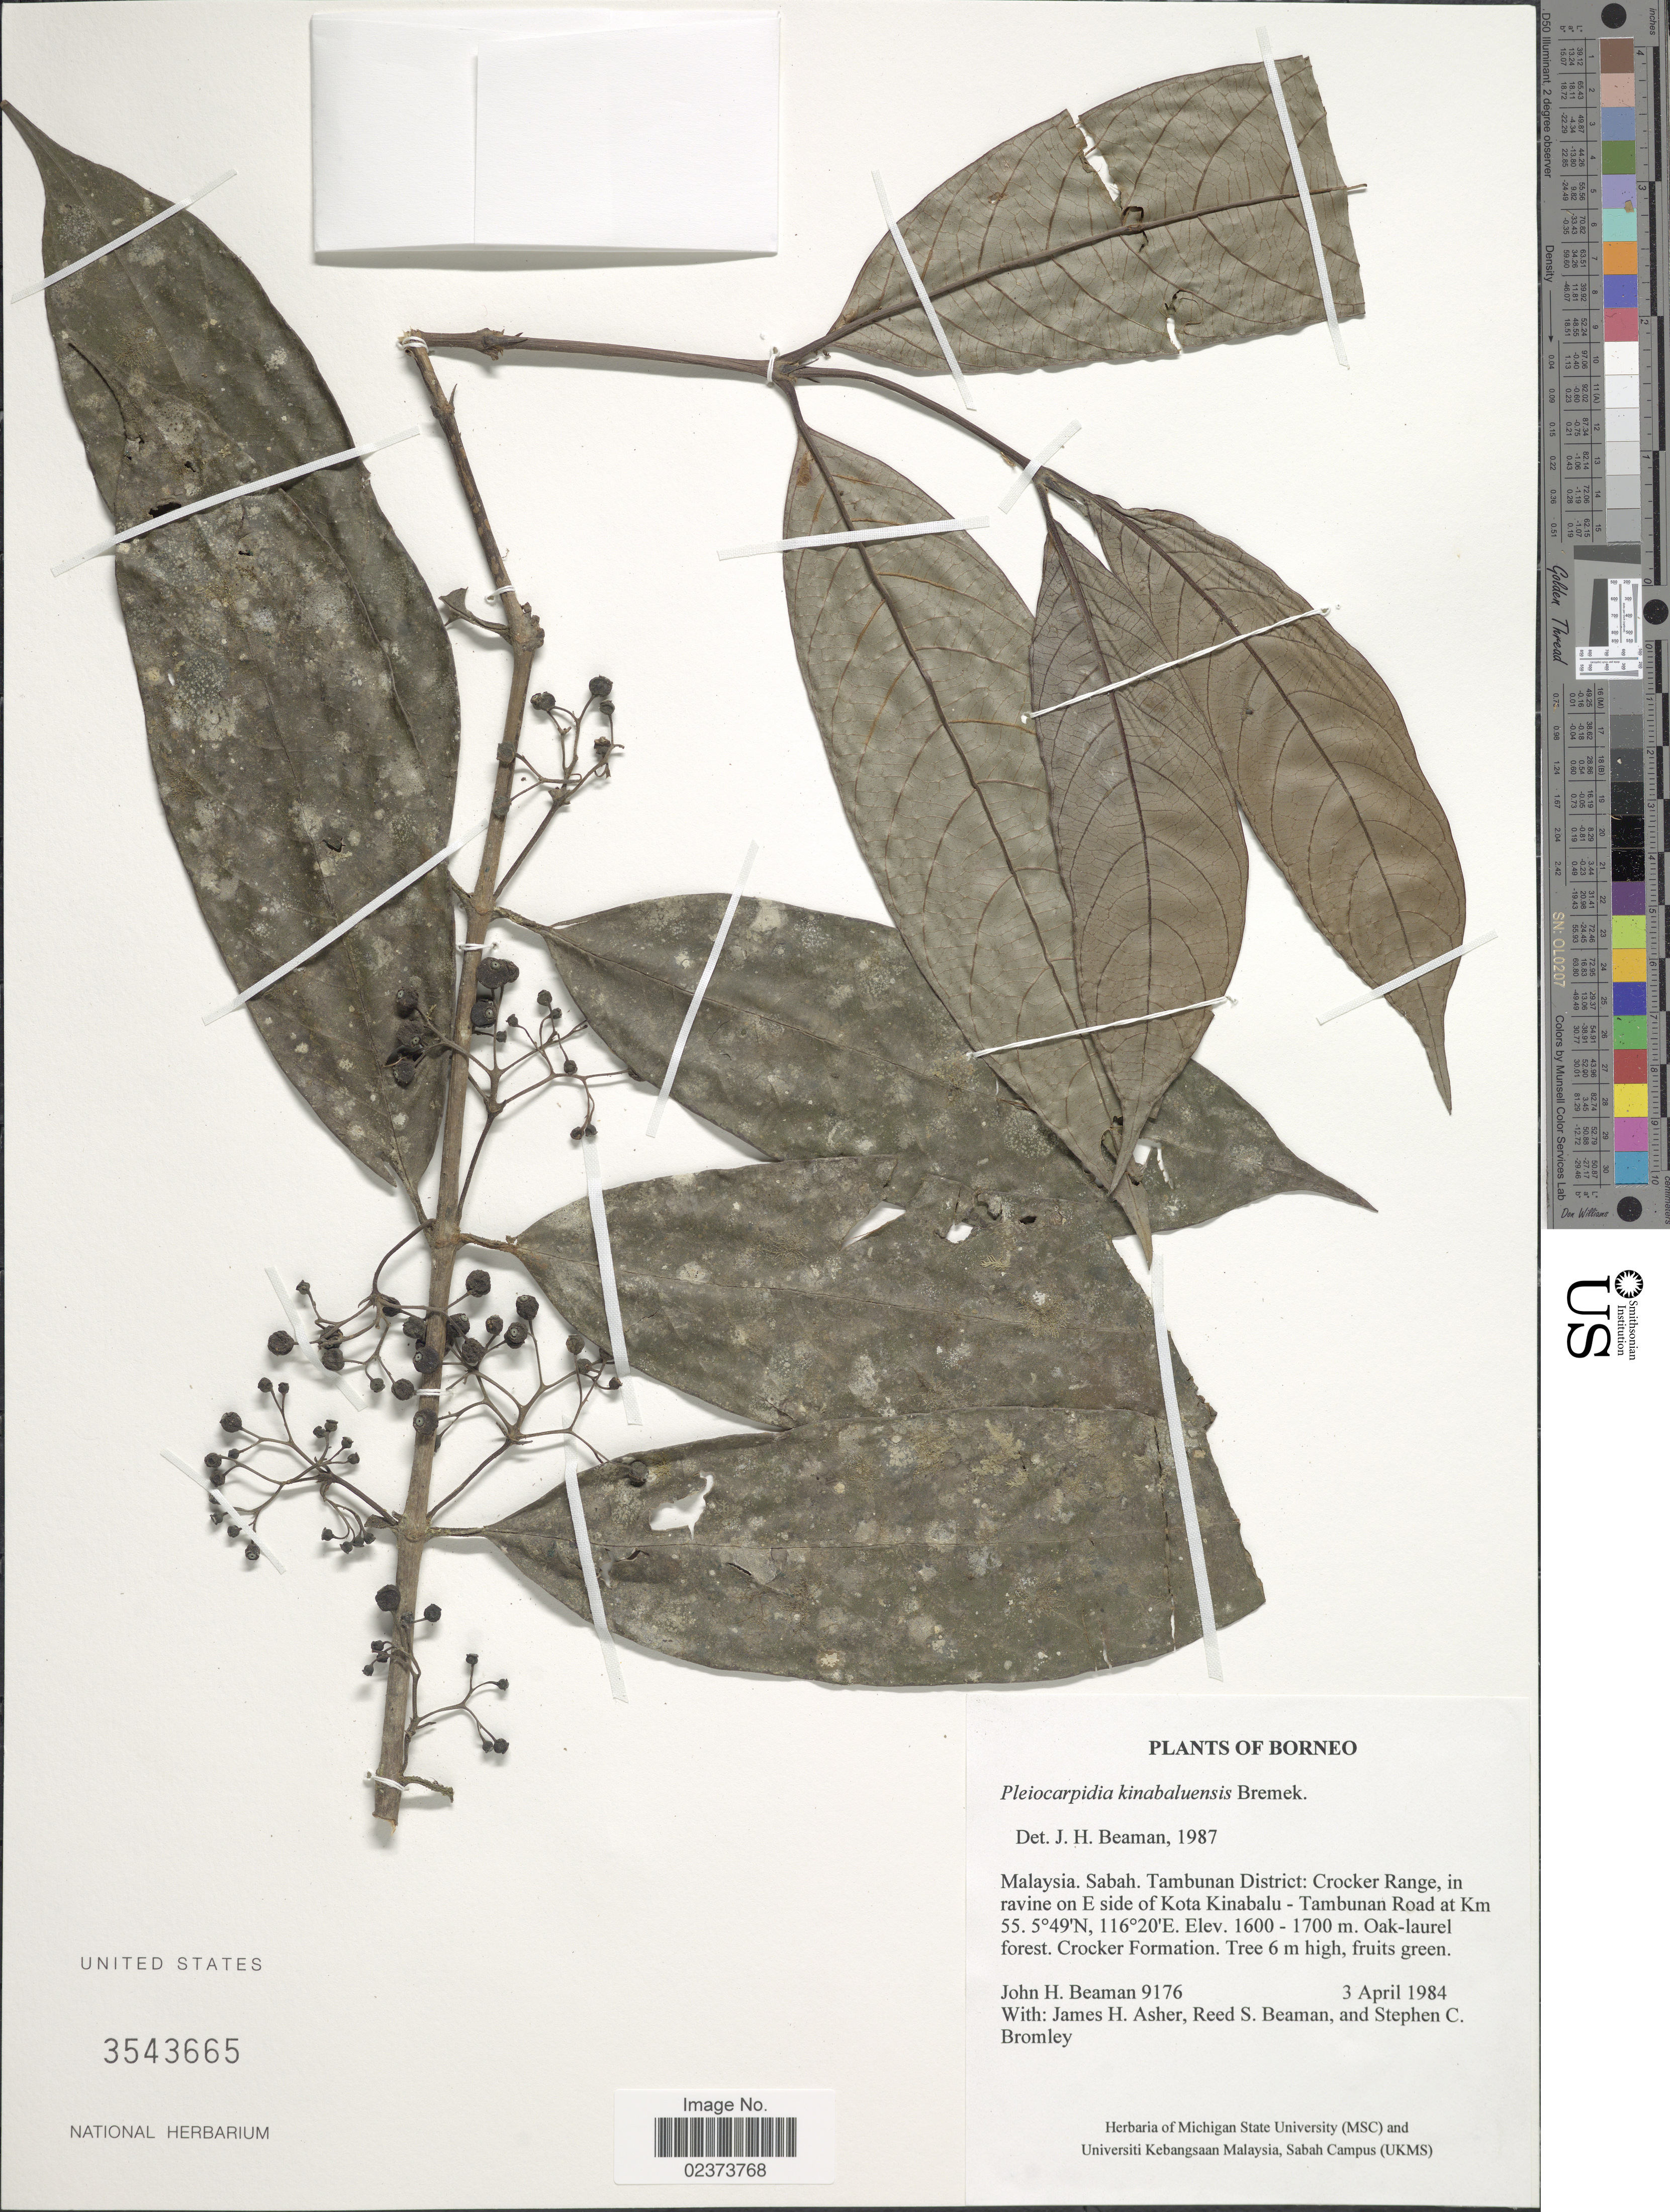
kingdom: Plantae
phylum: Tracheophyta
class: Magnoliopsida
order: Gentianales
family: Rubiaceae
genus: Pleiocarpidia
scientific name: Pleiocarpidia kinabaluensis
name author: Bremek.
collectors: J. H. Beaman, J. Asher, R. S. Beaman & S. Bromley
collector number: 9176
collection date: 1984-04-03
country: Malaysia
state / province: Sabah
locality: Malaysia, Sabah, Tambunan District: Crocker Range, in ravine on E side of Kota Kinabalu, Tambunan Road at Km 55, Borneo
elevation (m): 1600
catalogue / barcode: US 3543665